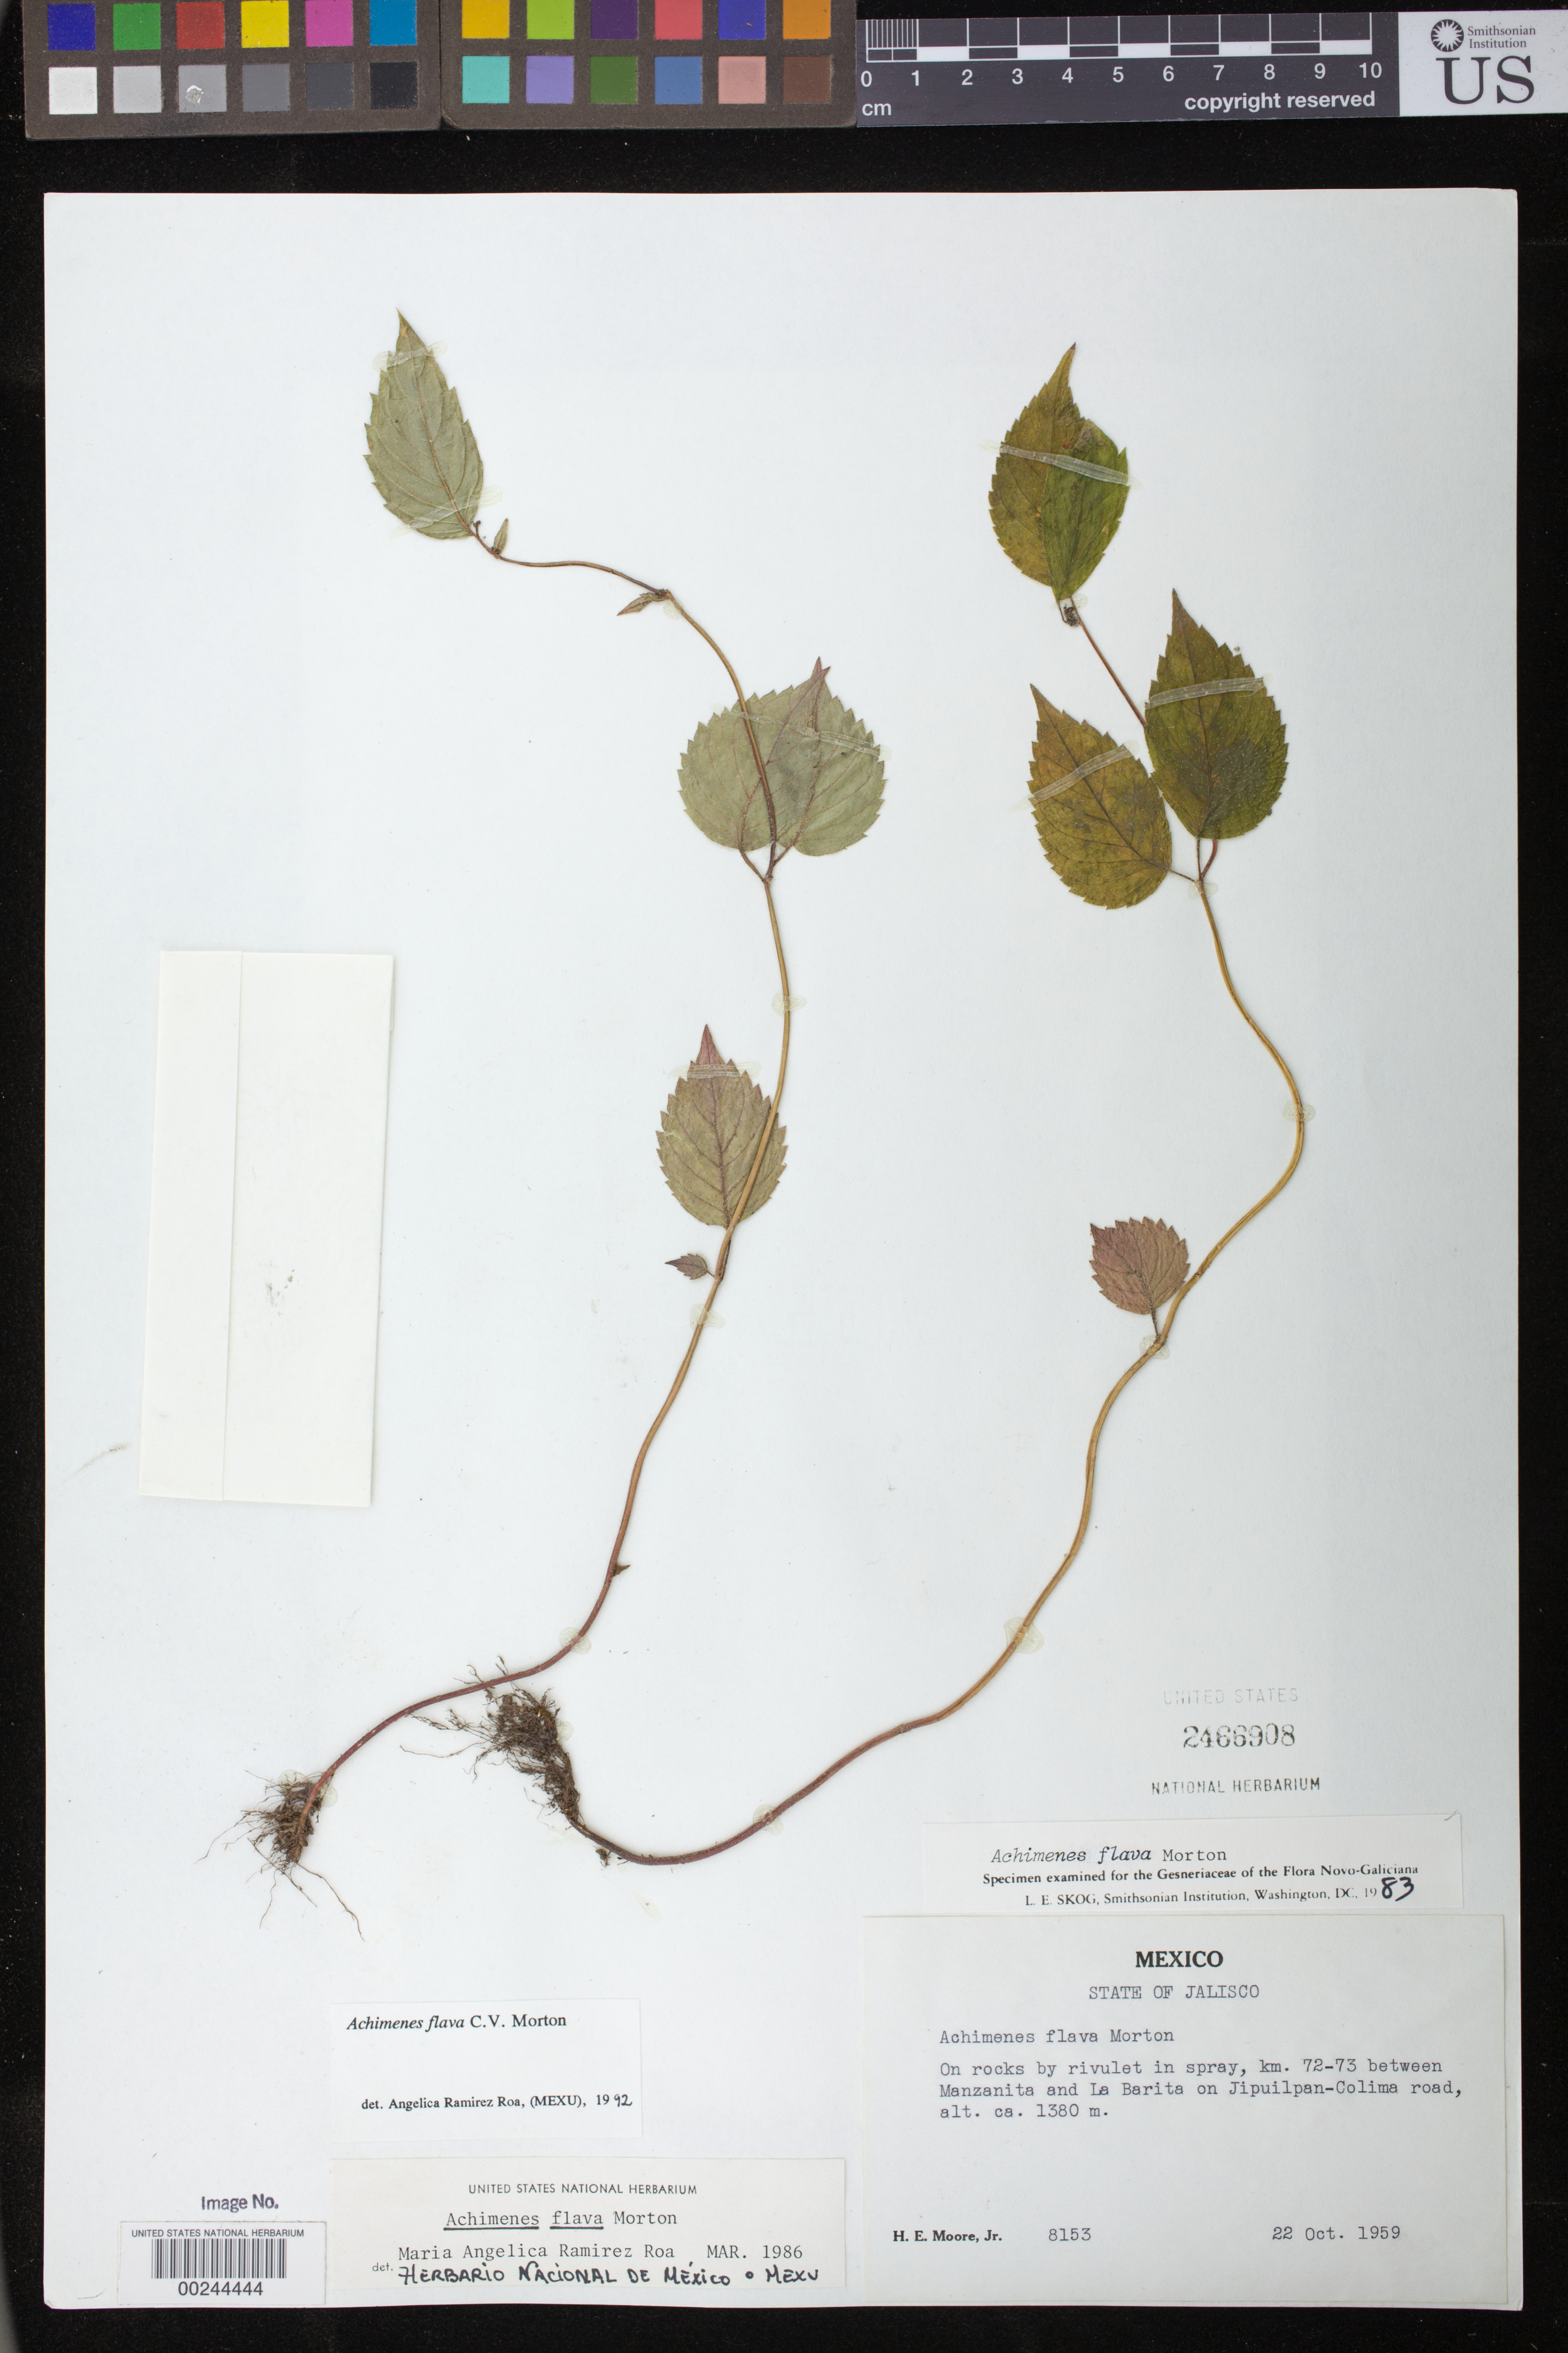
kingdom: Plantae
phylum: Tracheophyta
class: Magnoliopsida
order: Lamiales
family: Gesneriaceae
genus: Achimenes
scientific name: Achimenes flava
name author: C.V. Morton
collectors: H. E. Moore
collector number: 8153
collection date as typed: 22 Oct 1959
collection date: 1959-10-22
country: Mexico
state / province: Jalisco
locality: Km 72-73 between Manzanita and La Barita on Jipuilpan - Colima road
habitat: On rocks by rivulet in spray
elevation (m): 1380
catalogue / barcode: US 2466908